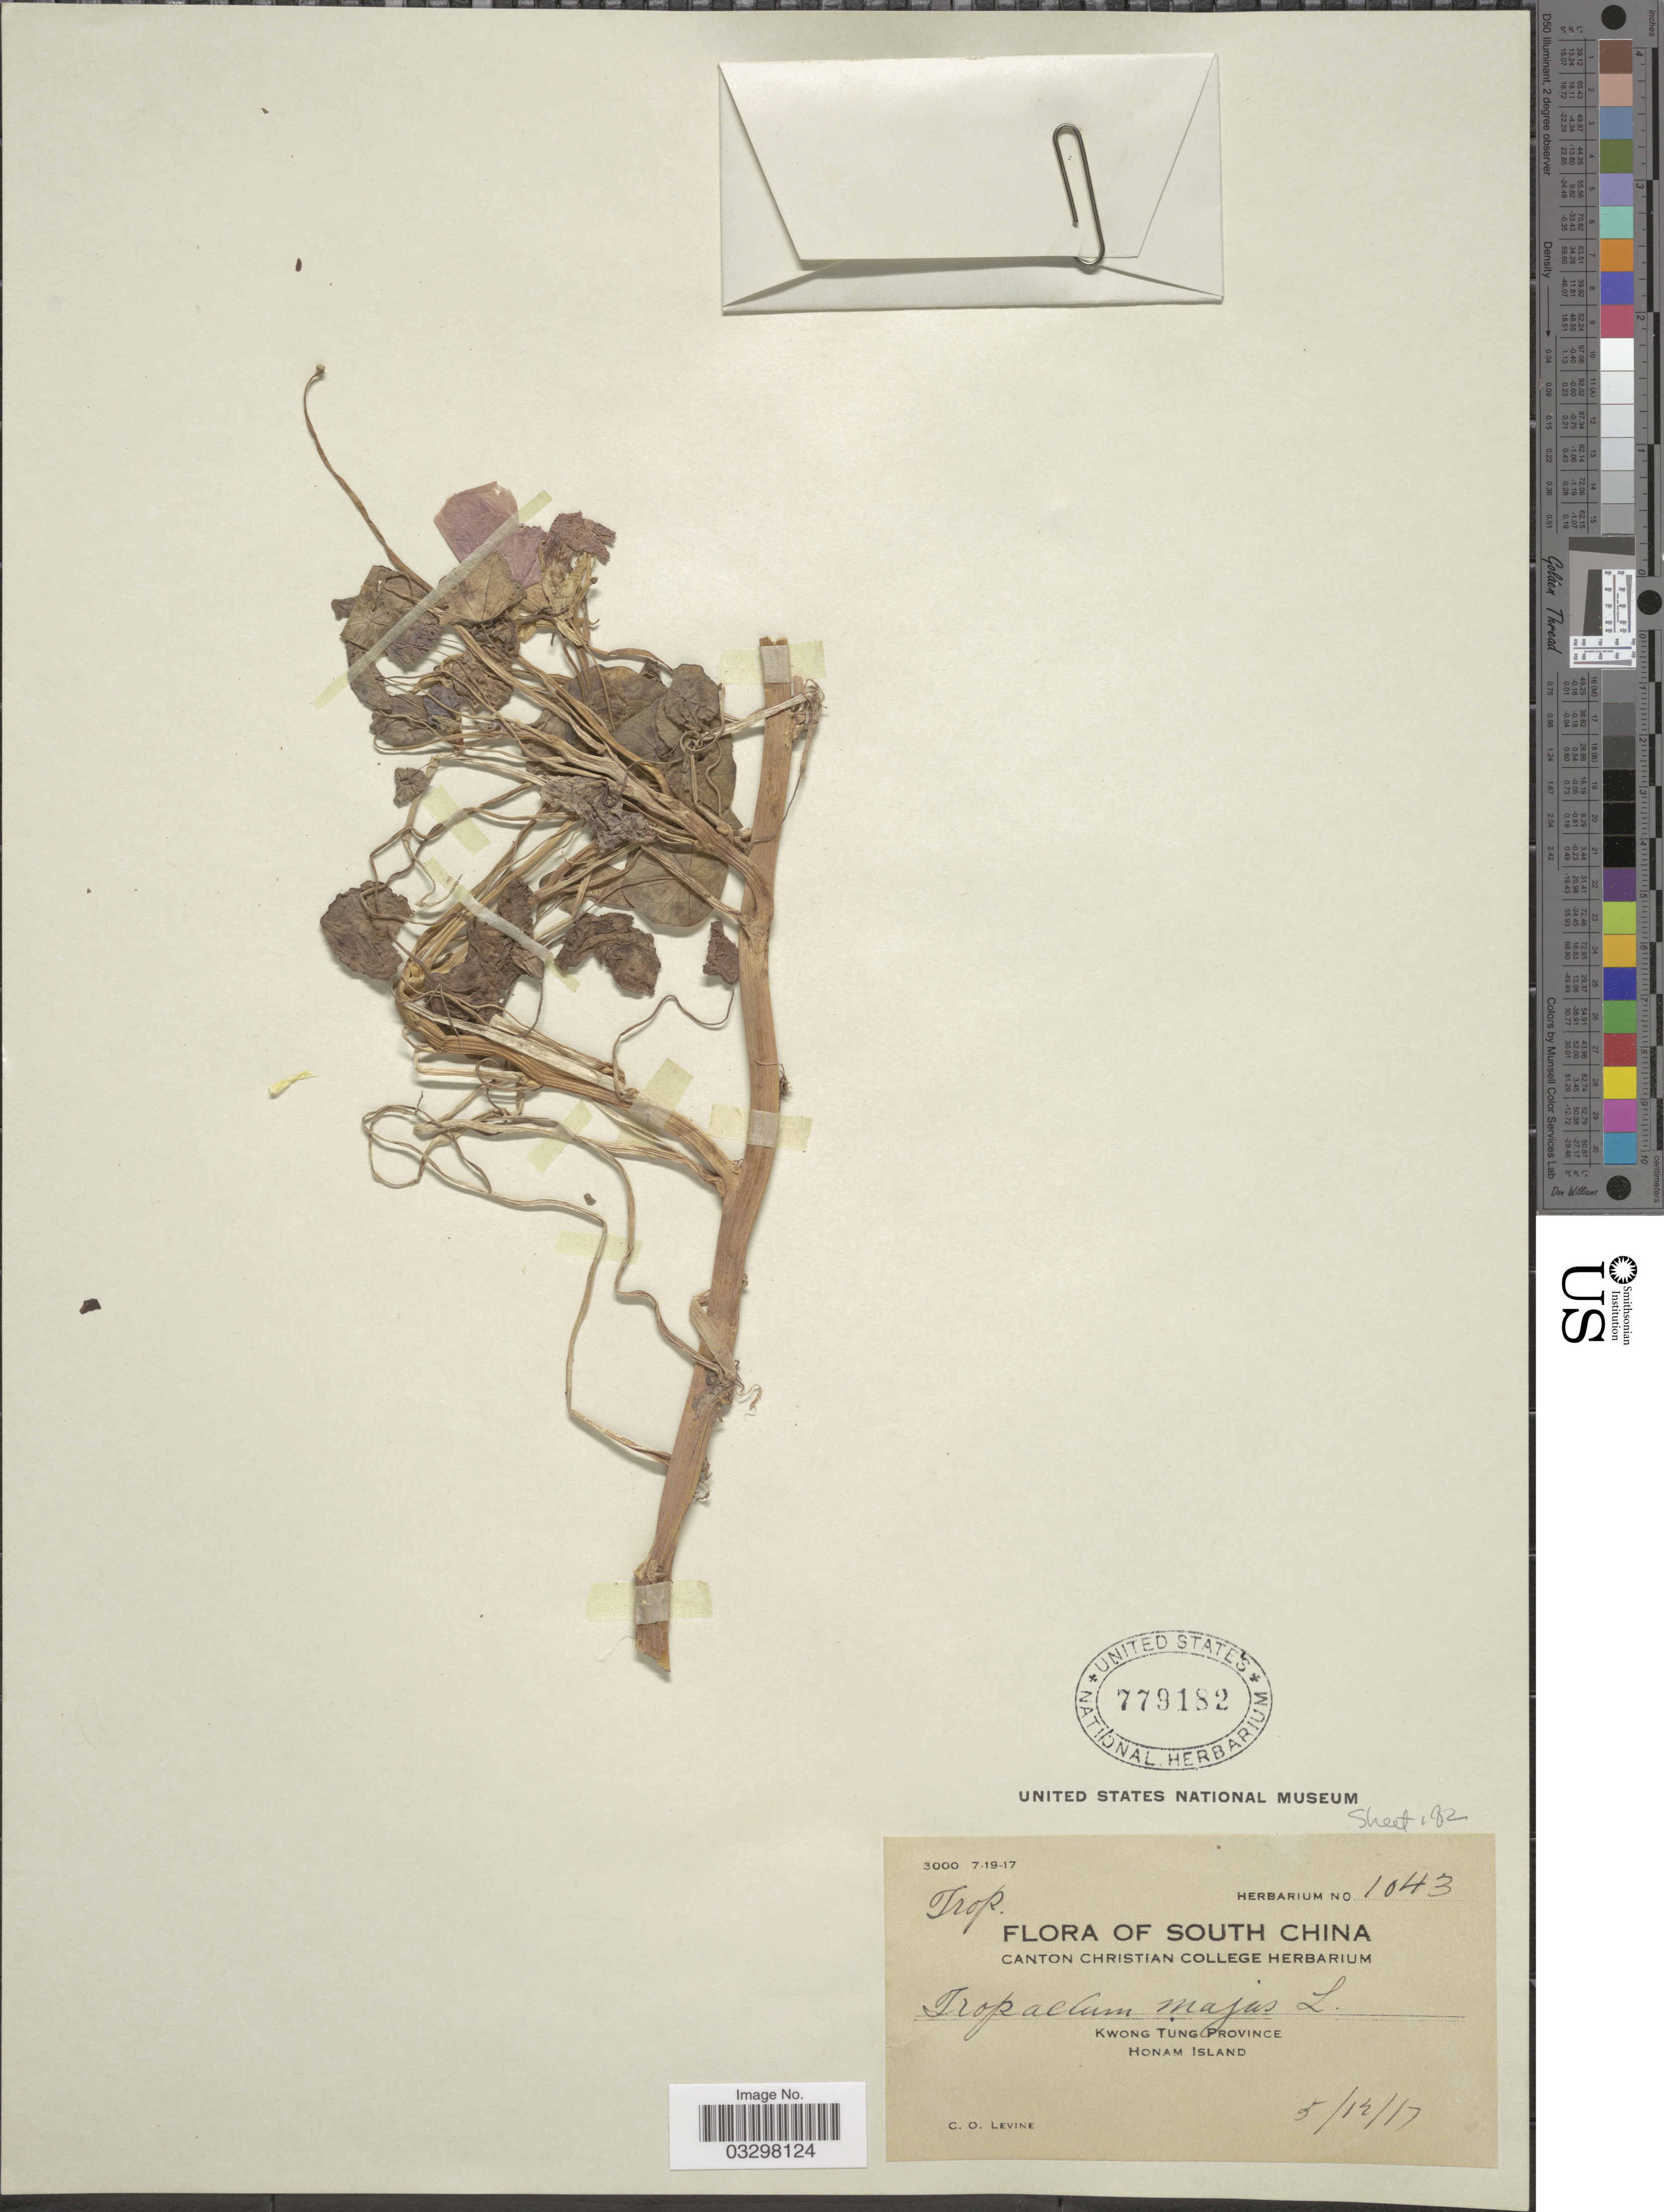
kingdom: Plantae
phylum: Tracheophyta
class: Magnoliopsida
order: Brassicales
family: Tropaeolaceae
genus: Tropaeolum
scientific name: Tropaeolum majus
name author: L.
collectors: C. O. Levine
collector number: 1043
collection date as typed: Transcribed d/m/y: 5/12/17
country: China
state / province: Guangdong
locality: South China, Kwong Tung Province, Honam Island.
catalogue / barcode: US 779182